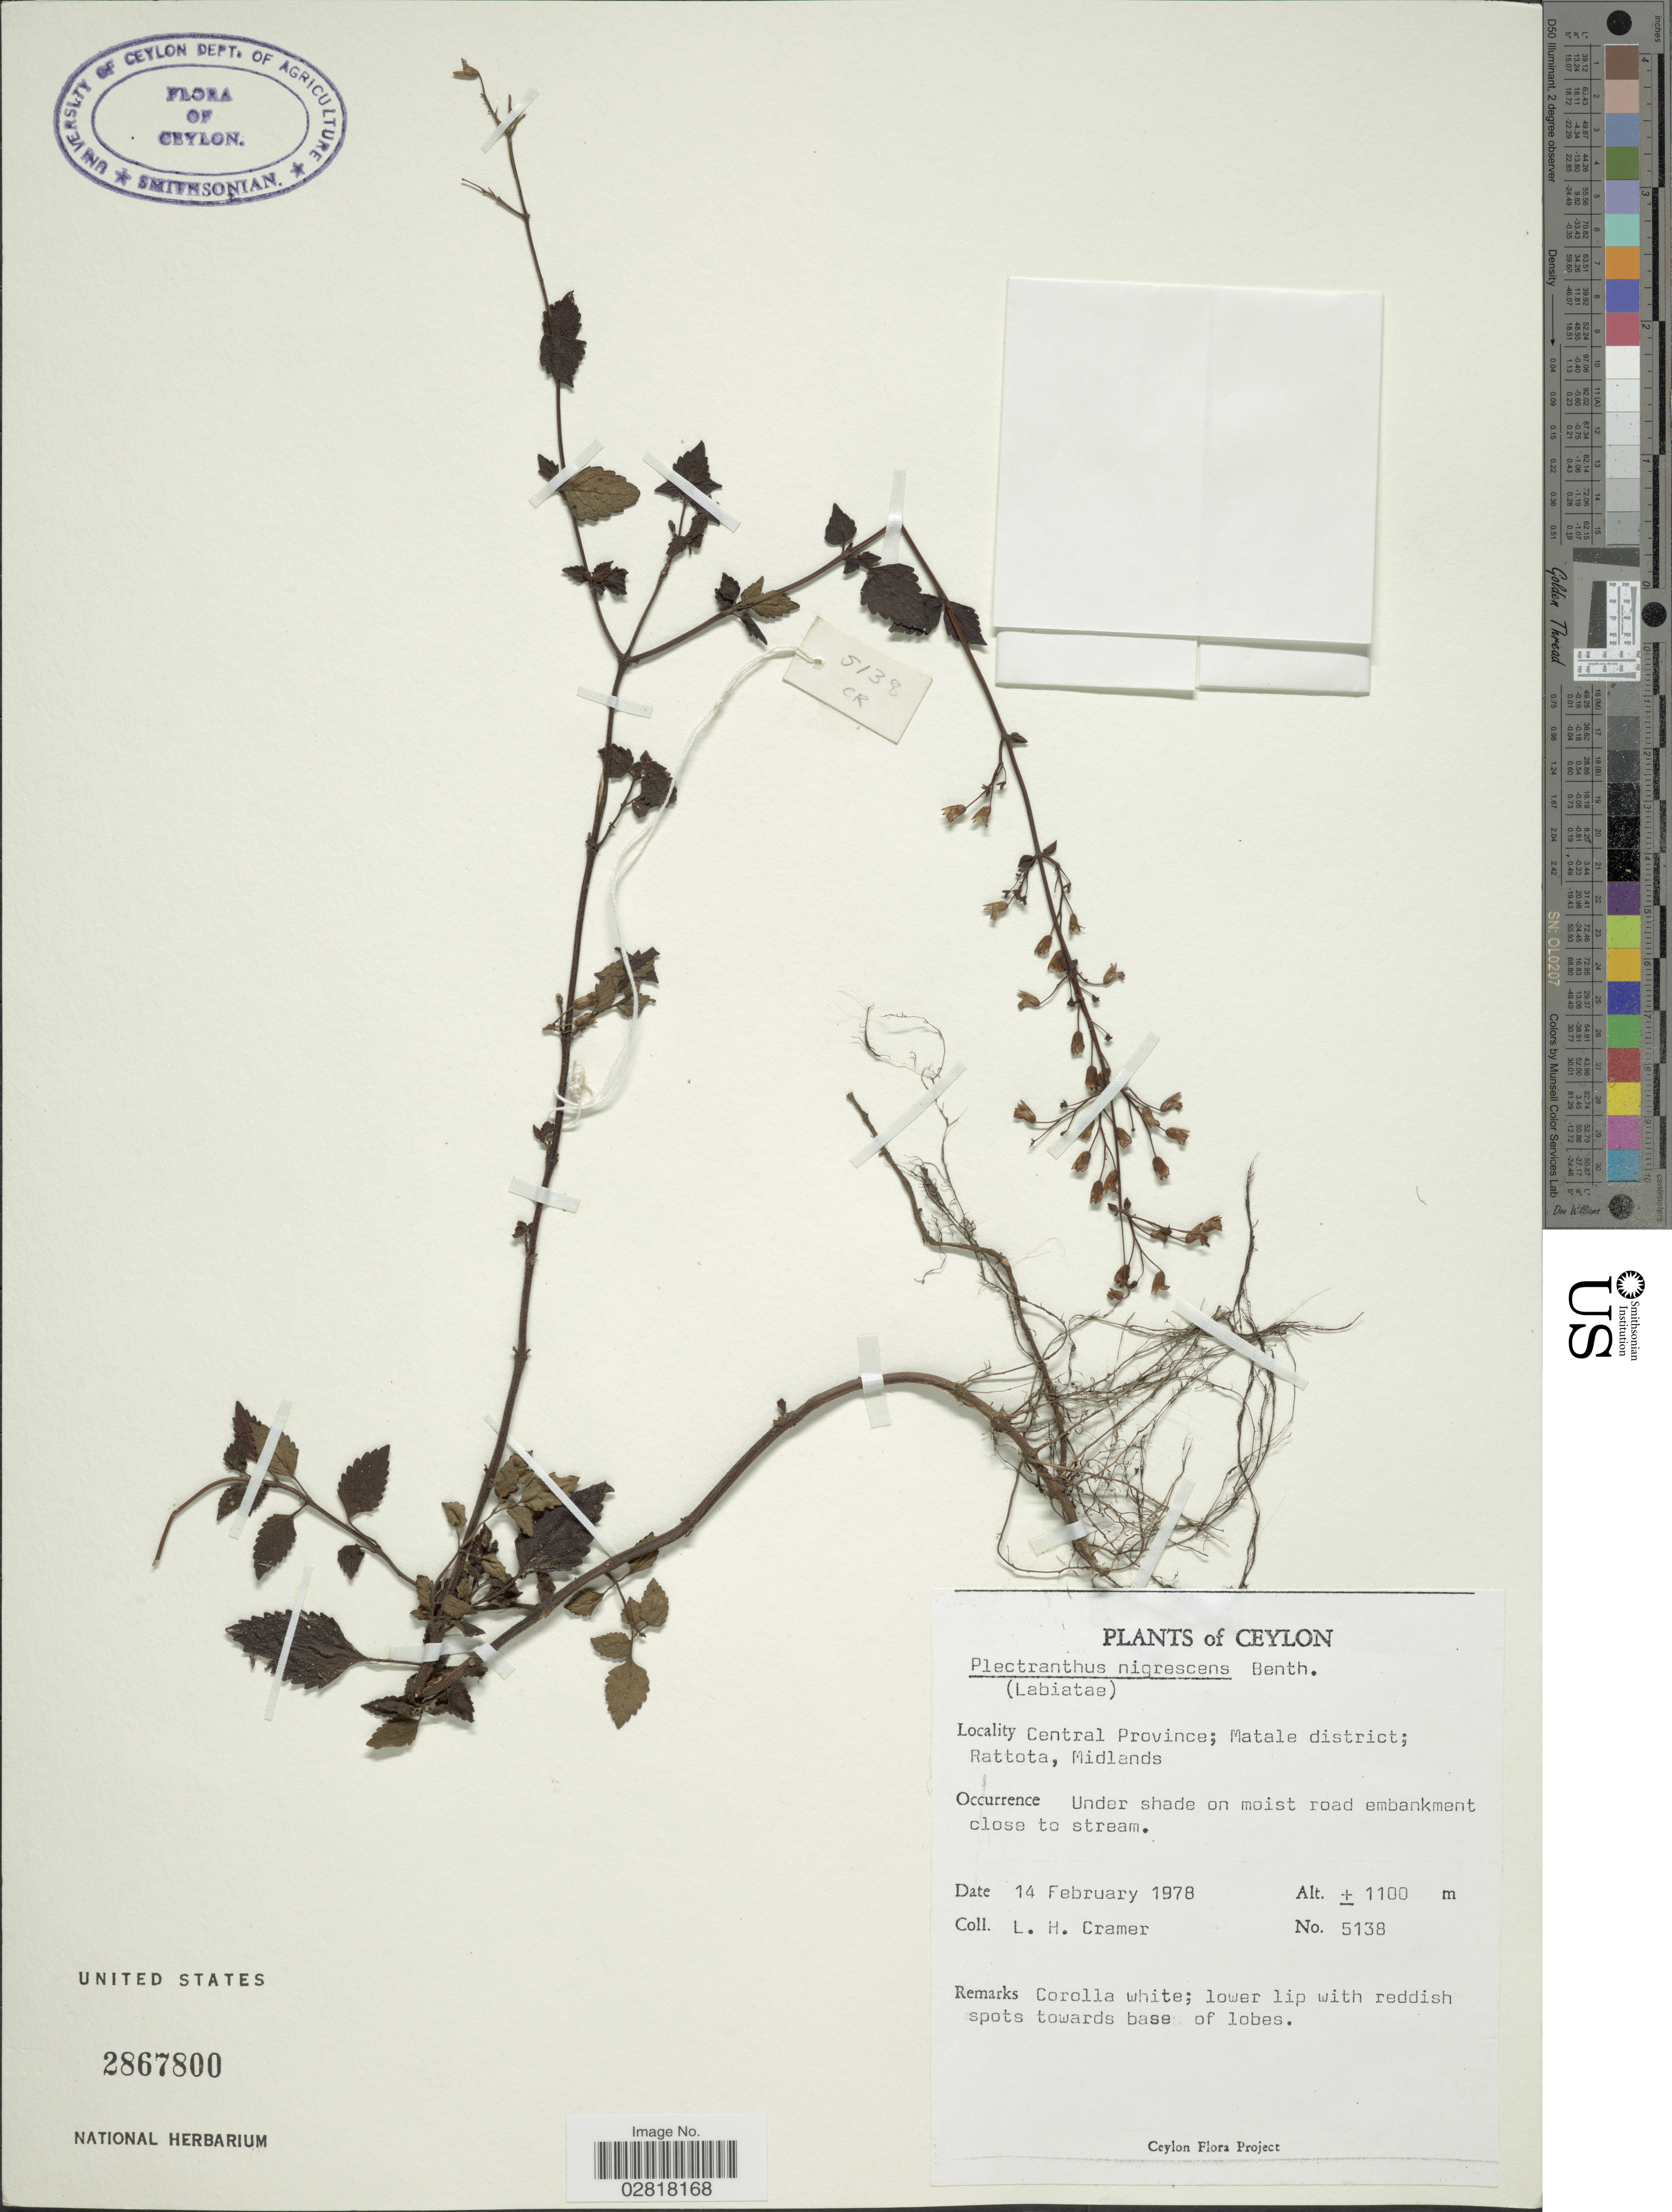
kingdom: Plantae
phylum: Tracheophyta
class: Magnoliopsida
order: Lamiales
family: Lamiaceae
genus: Plectranthus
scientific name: Plectranthus nigrescens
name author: Benth.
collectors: L. H. Cramer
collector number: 5138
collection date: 1978-02-14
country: Sri Lanka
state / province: Central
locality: Ceylon, Matale district; Rattota, Midlands.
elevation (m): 1100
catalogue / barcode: US 2867800